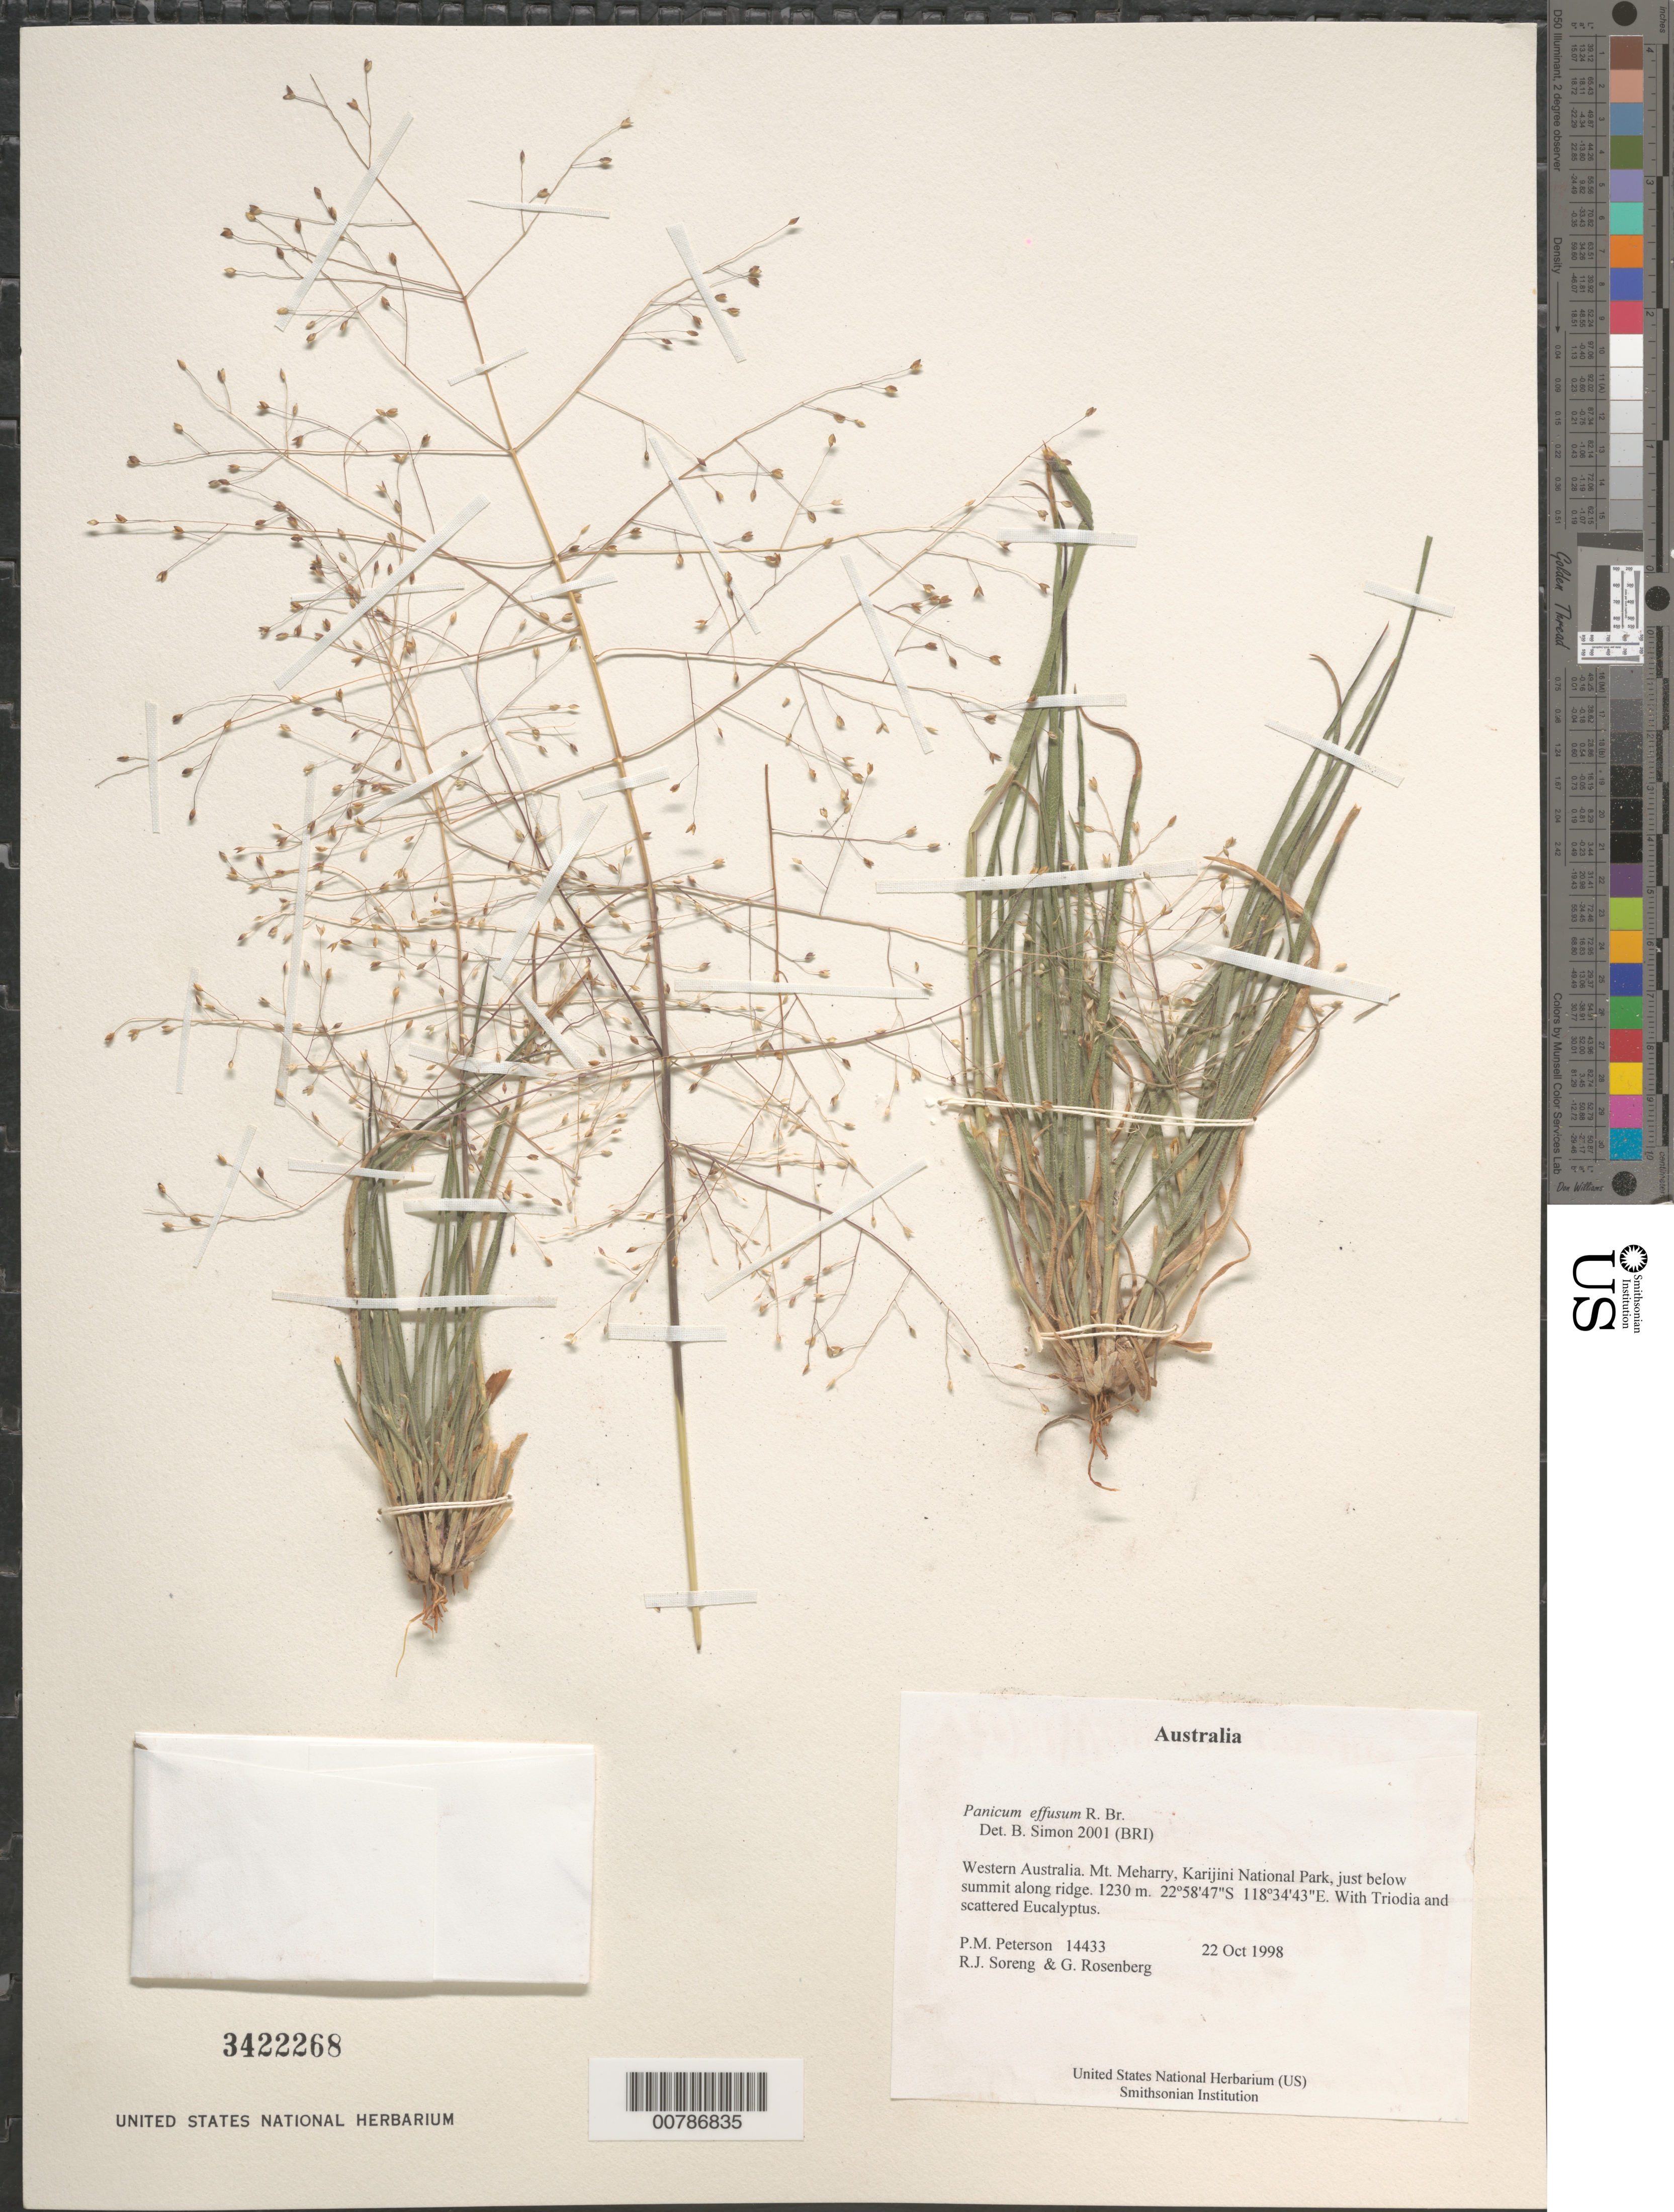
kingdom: Plantae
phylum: Tracheophyta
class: Liliopsida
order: Poales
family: Poaceae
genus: Panicum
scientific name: Panicum effusum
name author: R. Br.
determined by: Simon, B.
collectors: P. M. Peterson, R. J. Soreng & G. Rosenberg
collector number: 14433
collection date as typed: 22 Oct 1998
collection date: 1998-10-22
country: Australia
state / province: Western Australia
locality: Mt. Meharry, Karijini National Park, just below summit along ridge.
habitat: With Triodia and scattered Eucalyptus.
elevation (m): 1230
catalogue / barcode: US 3422268